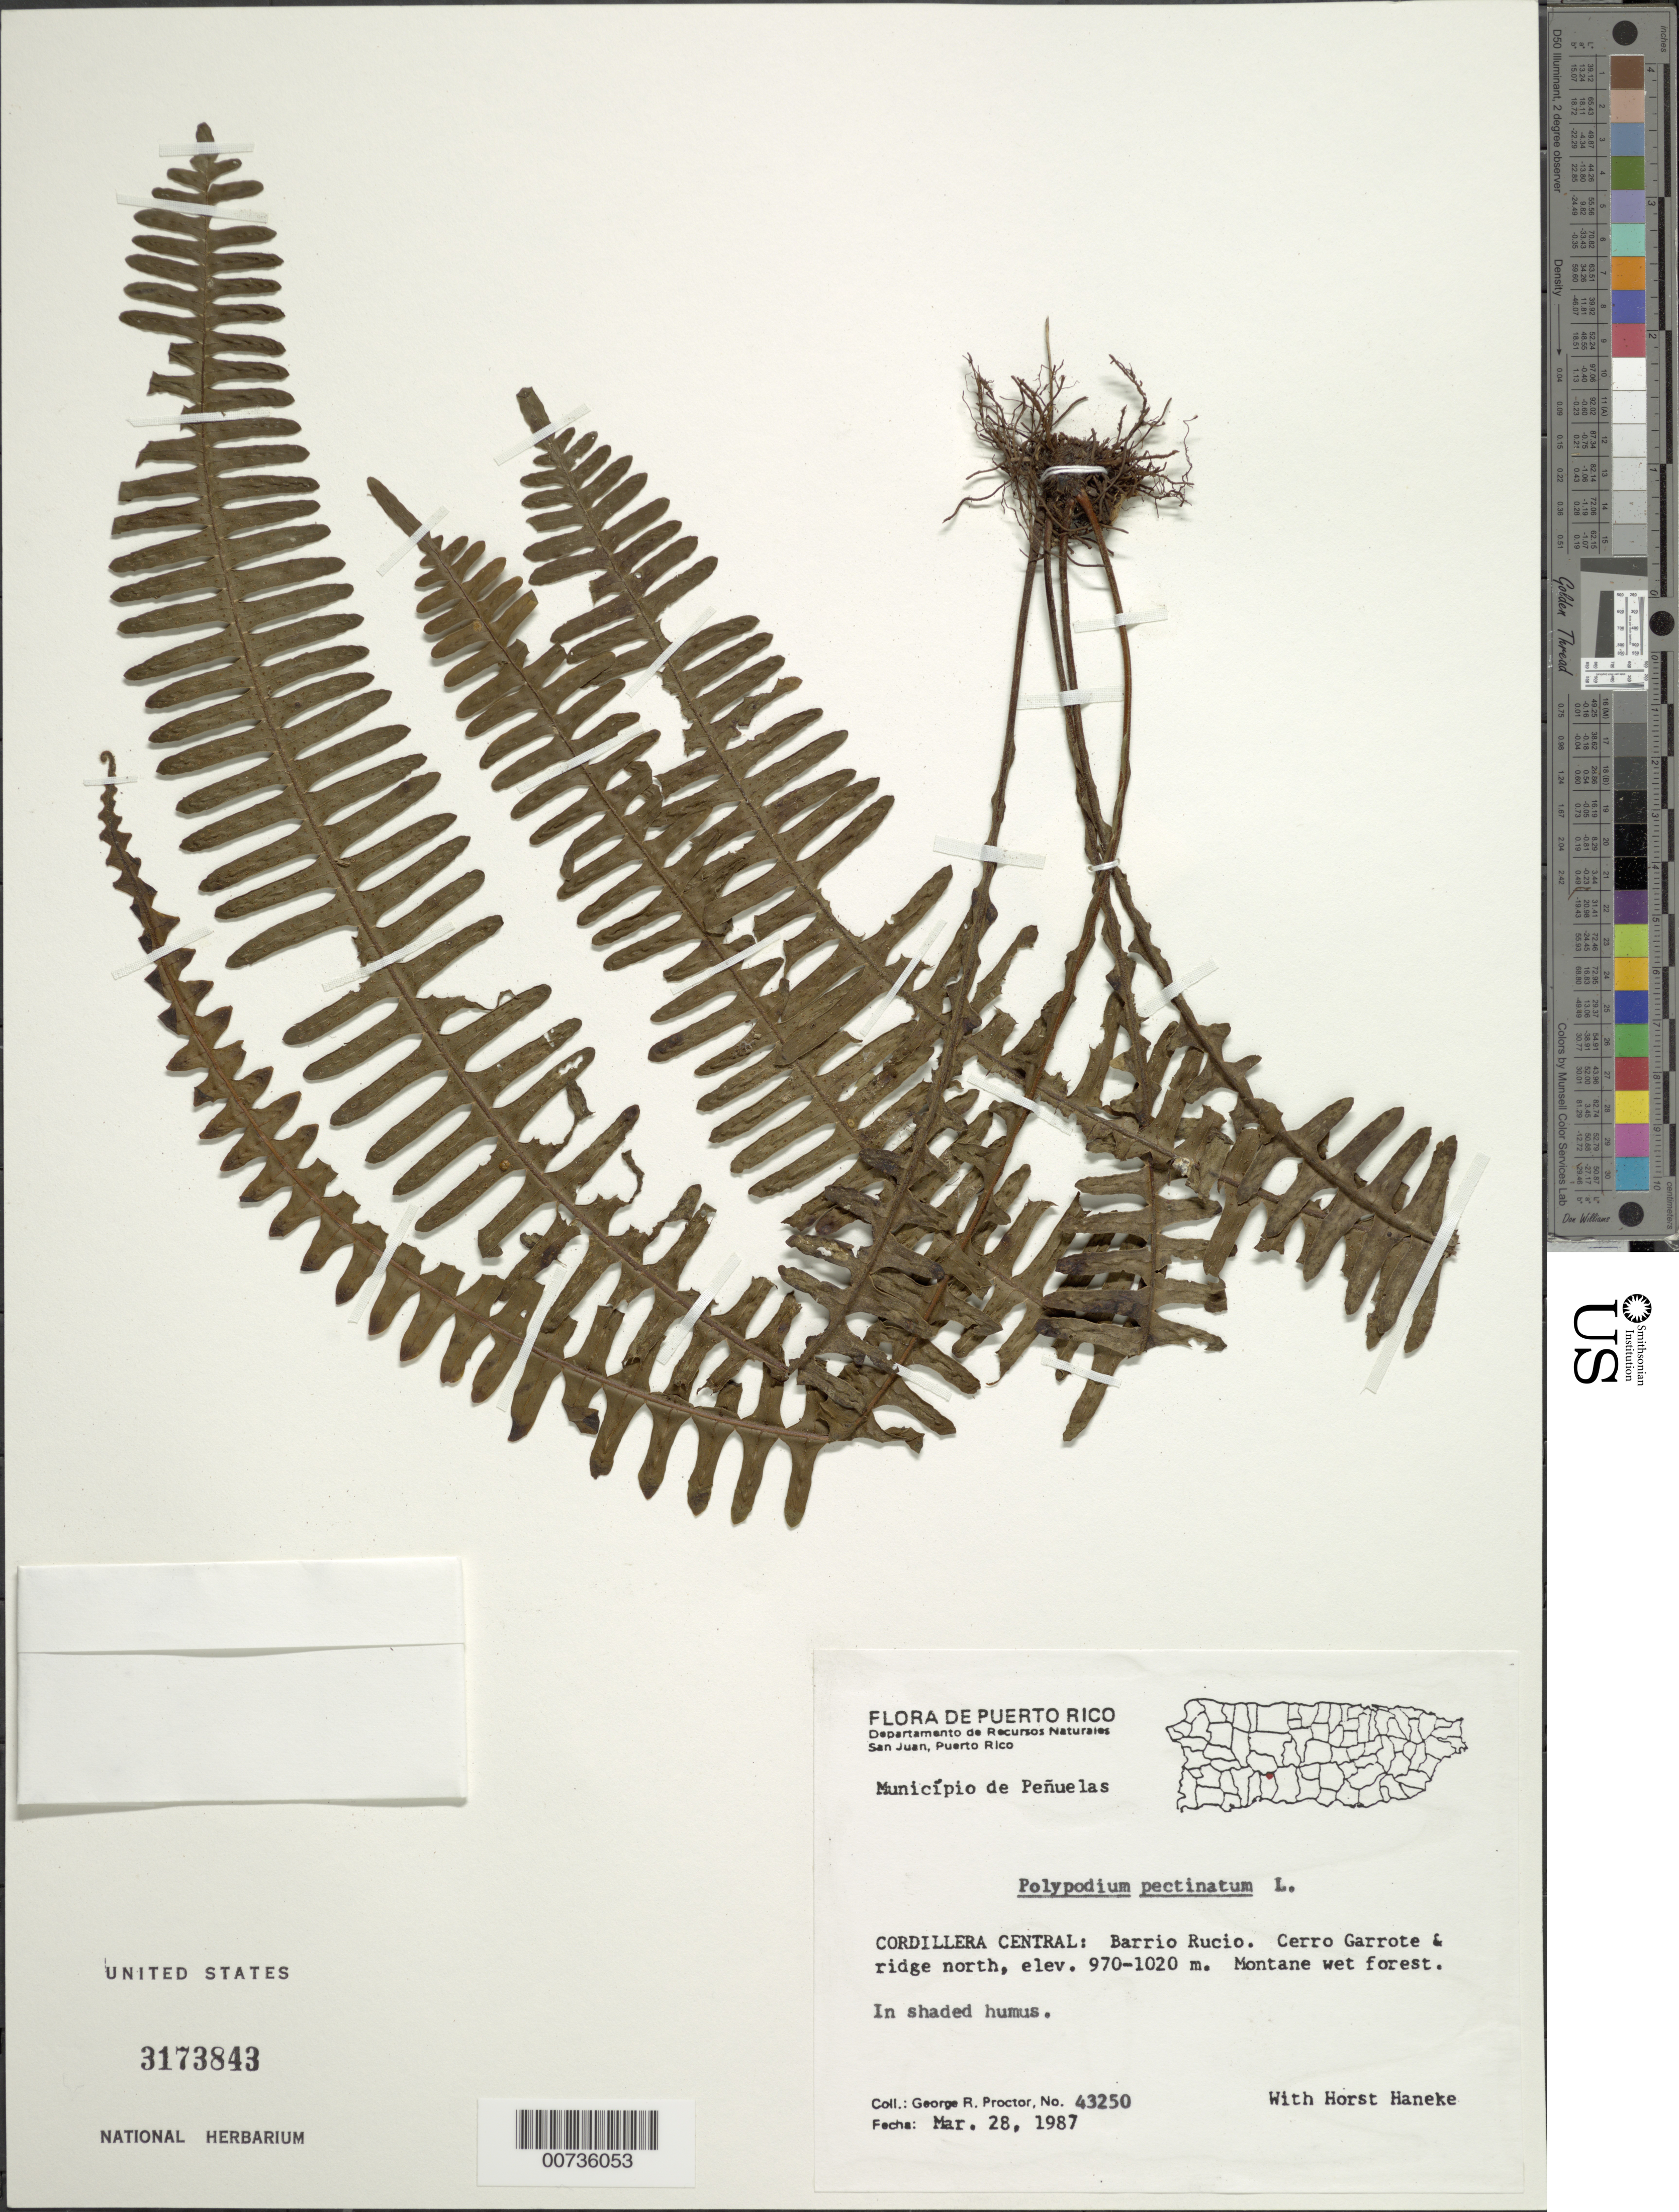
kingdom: Plantae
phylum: Tracheophyta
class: Polypodiopsida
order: Polypodiales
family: Polypodiaceae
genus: Pecluma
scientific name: Pecluma pectinata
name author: (L.) M.G. Price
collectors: G. R. Proctor & H. Haneke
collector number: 43250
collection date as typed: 28 Mar 1987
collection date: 1987-03-28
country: Puerto Rico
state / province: Peñuelas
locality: Mun. Peñuelas. Cordillera Central: Barrio Rucio. Cerro Garrote ridge north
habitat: Montane wet forest, in shaded humus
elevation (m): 970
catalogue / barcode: US 3173843